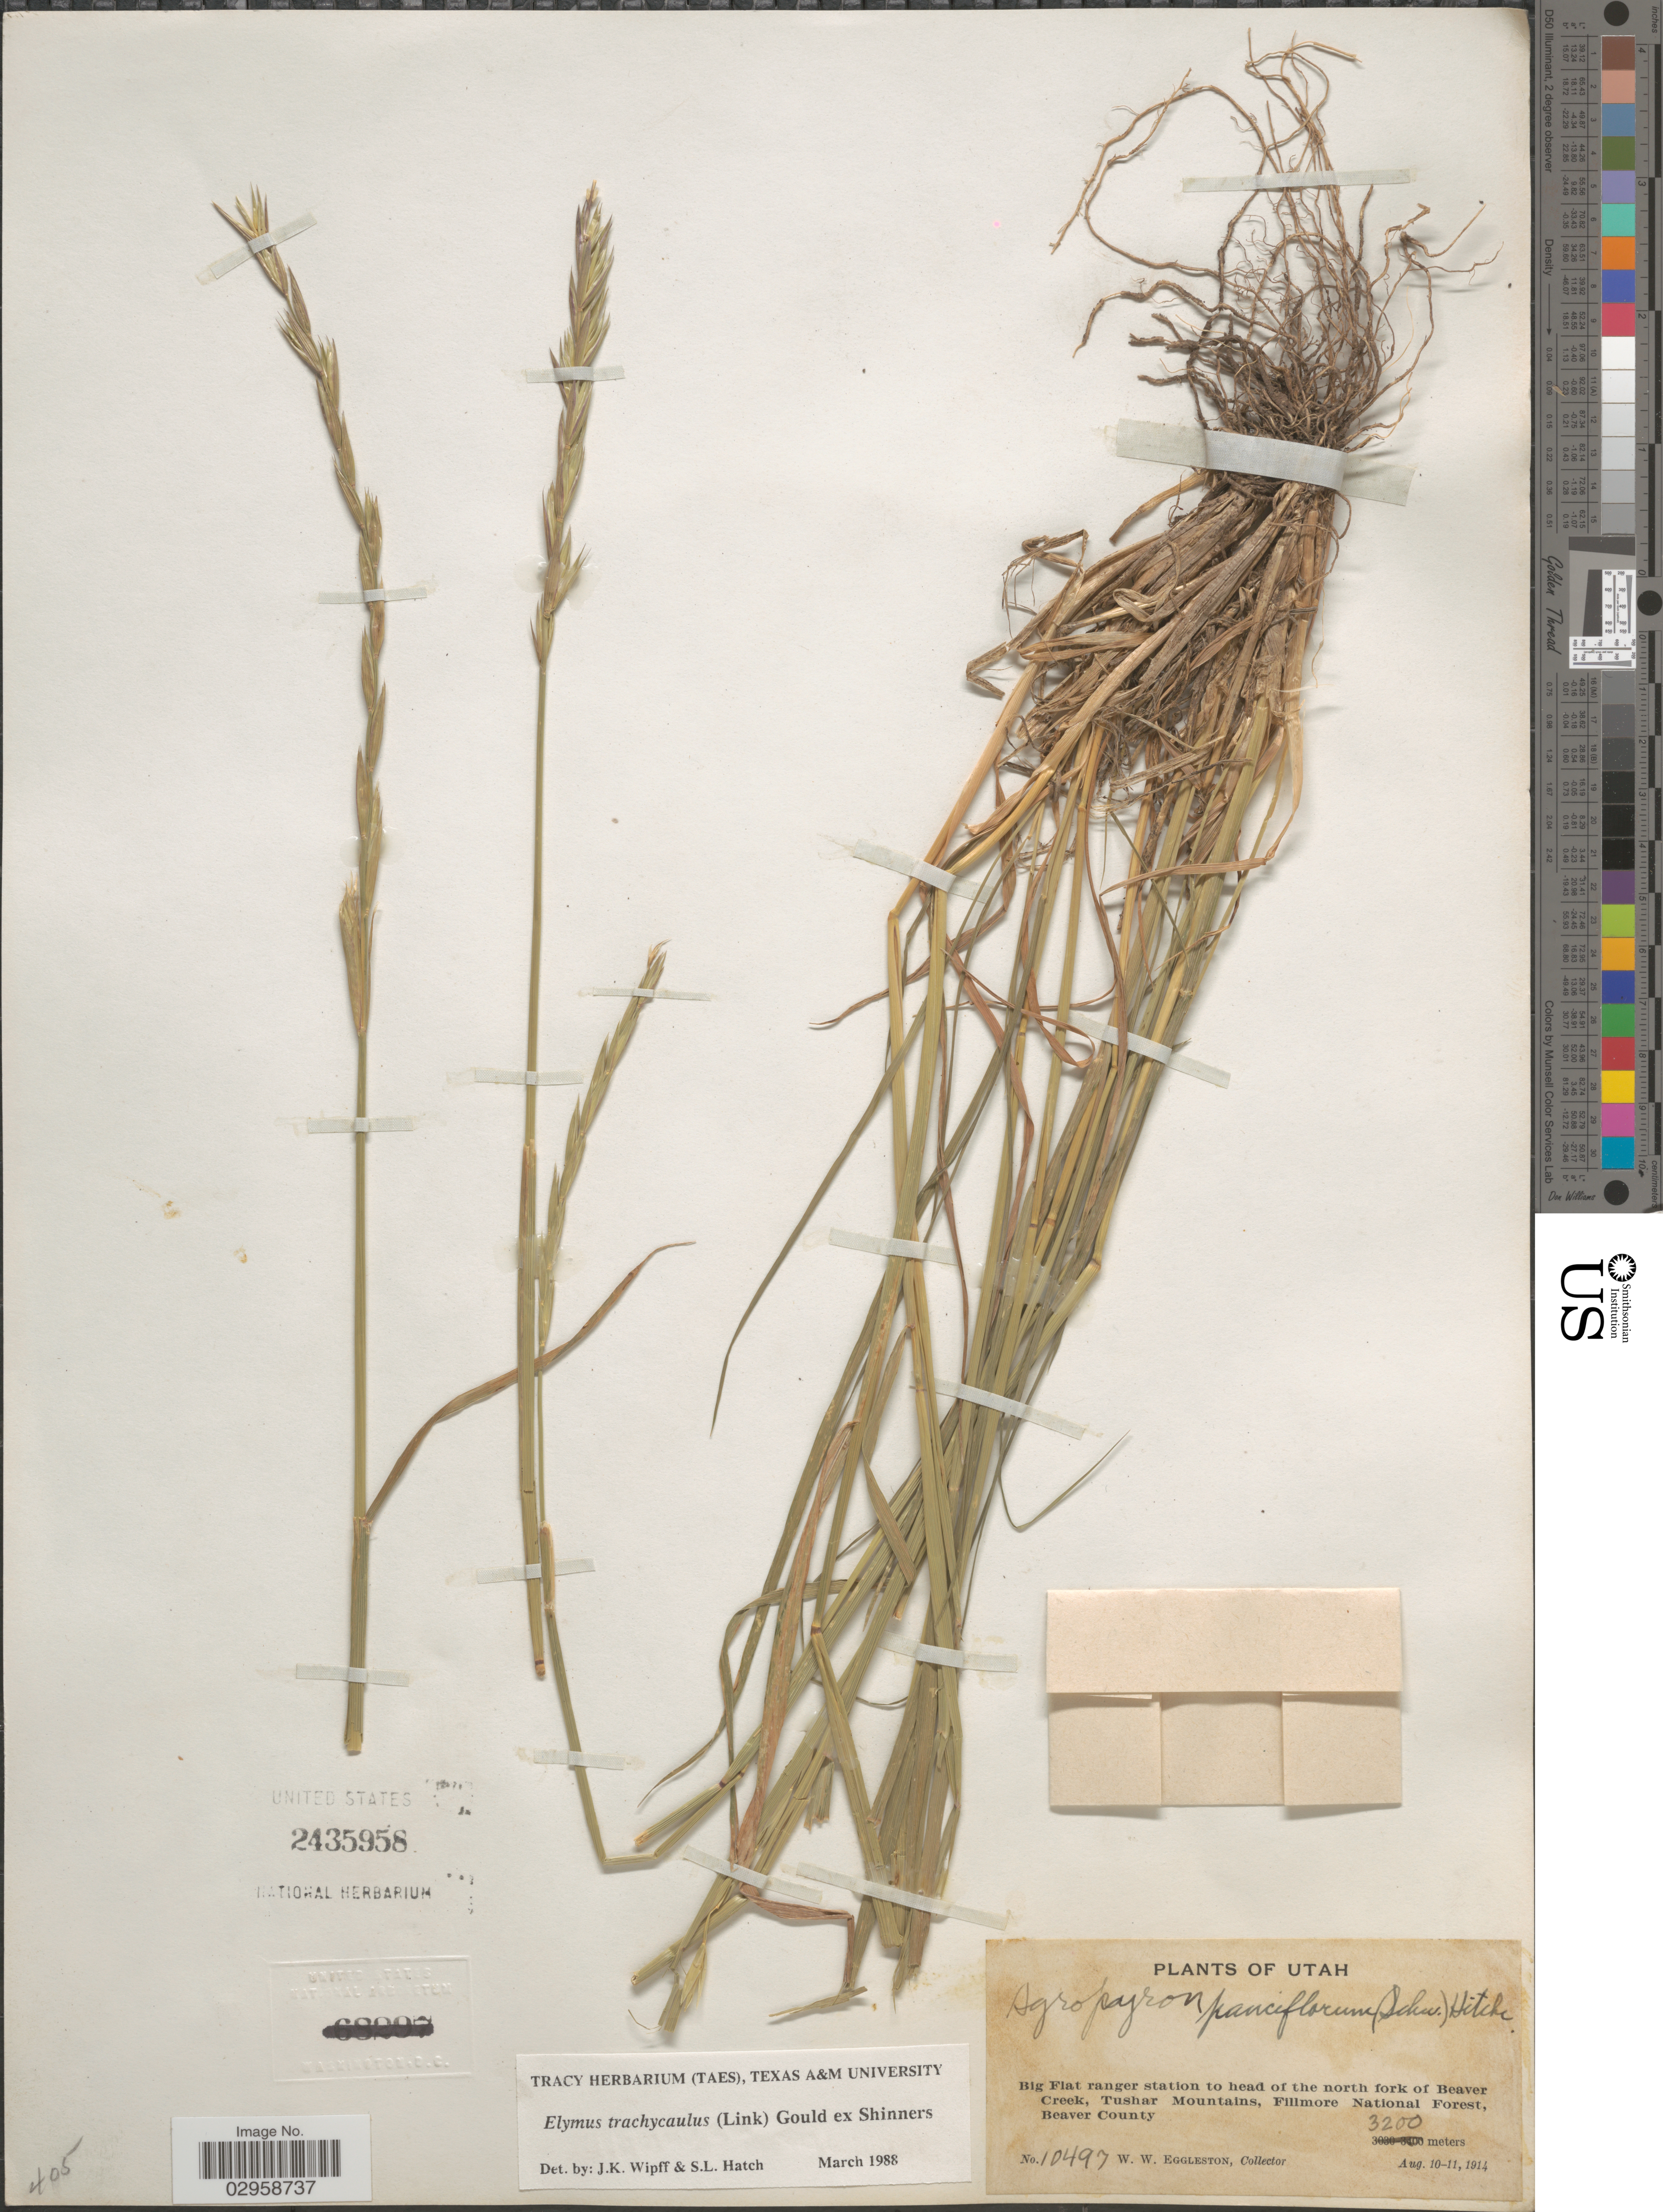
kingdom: Plantae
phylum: Tracheophyta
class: Liliopsida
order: Poales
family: Poaceae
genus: Elymus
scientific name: Elymus trachycaulus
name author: (Link) Gould ex Shinners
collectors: W. W. Eggleston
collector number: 10497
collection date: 1914-08-10/1914-08-11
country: United States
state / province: Utah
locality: Big Flat ranger station to head of the north fork of Beaver Creek, Tushar Mountains, Fillmore National Forest, Beaver County.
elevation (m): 3200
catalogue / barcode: US 2435958